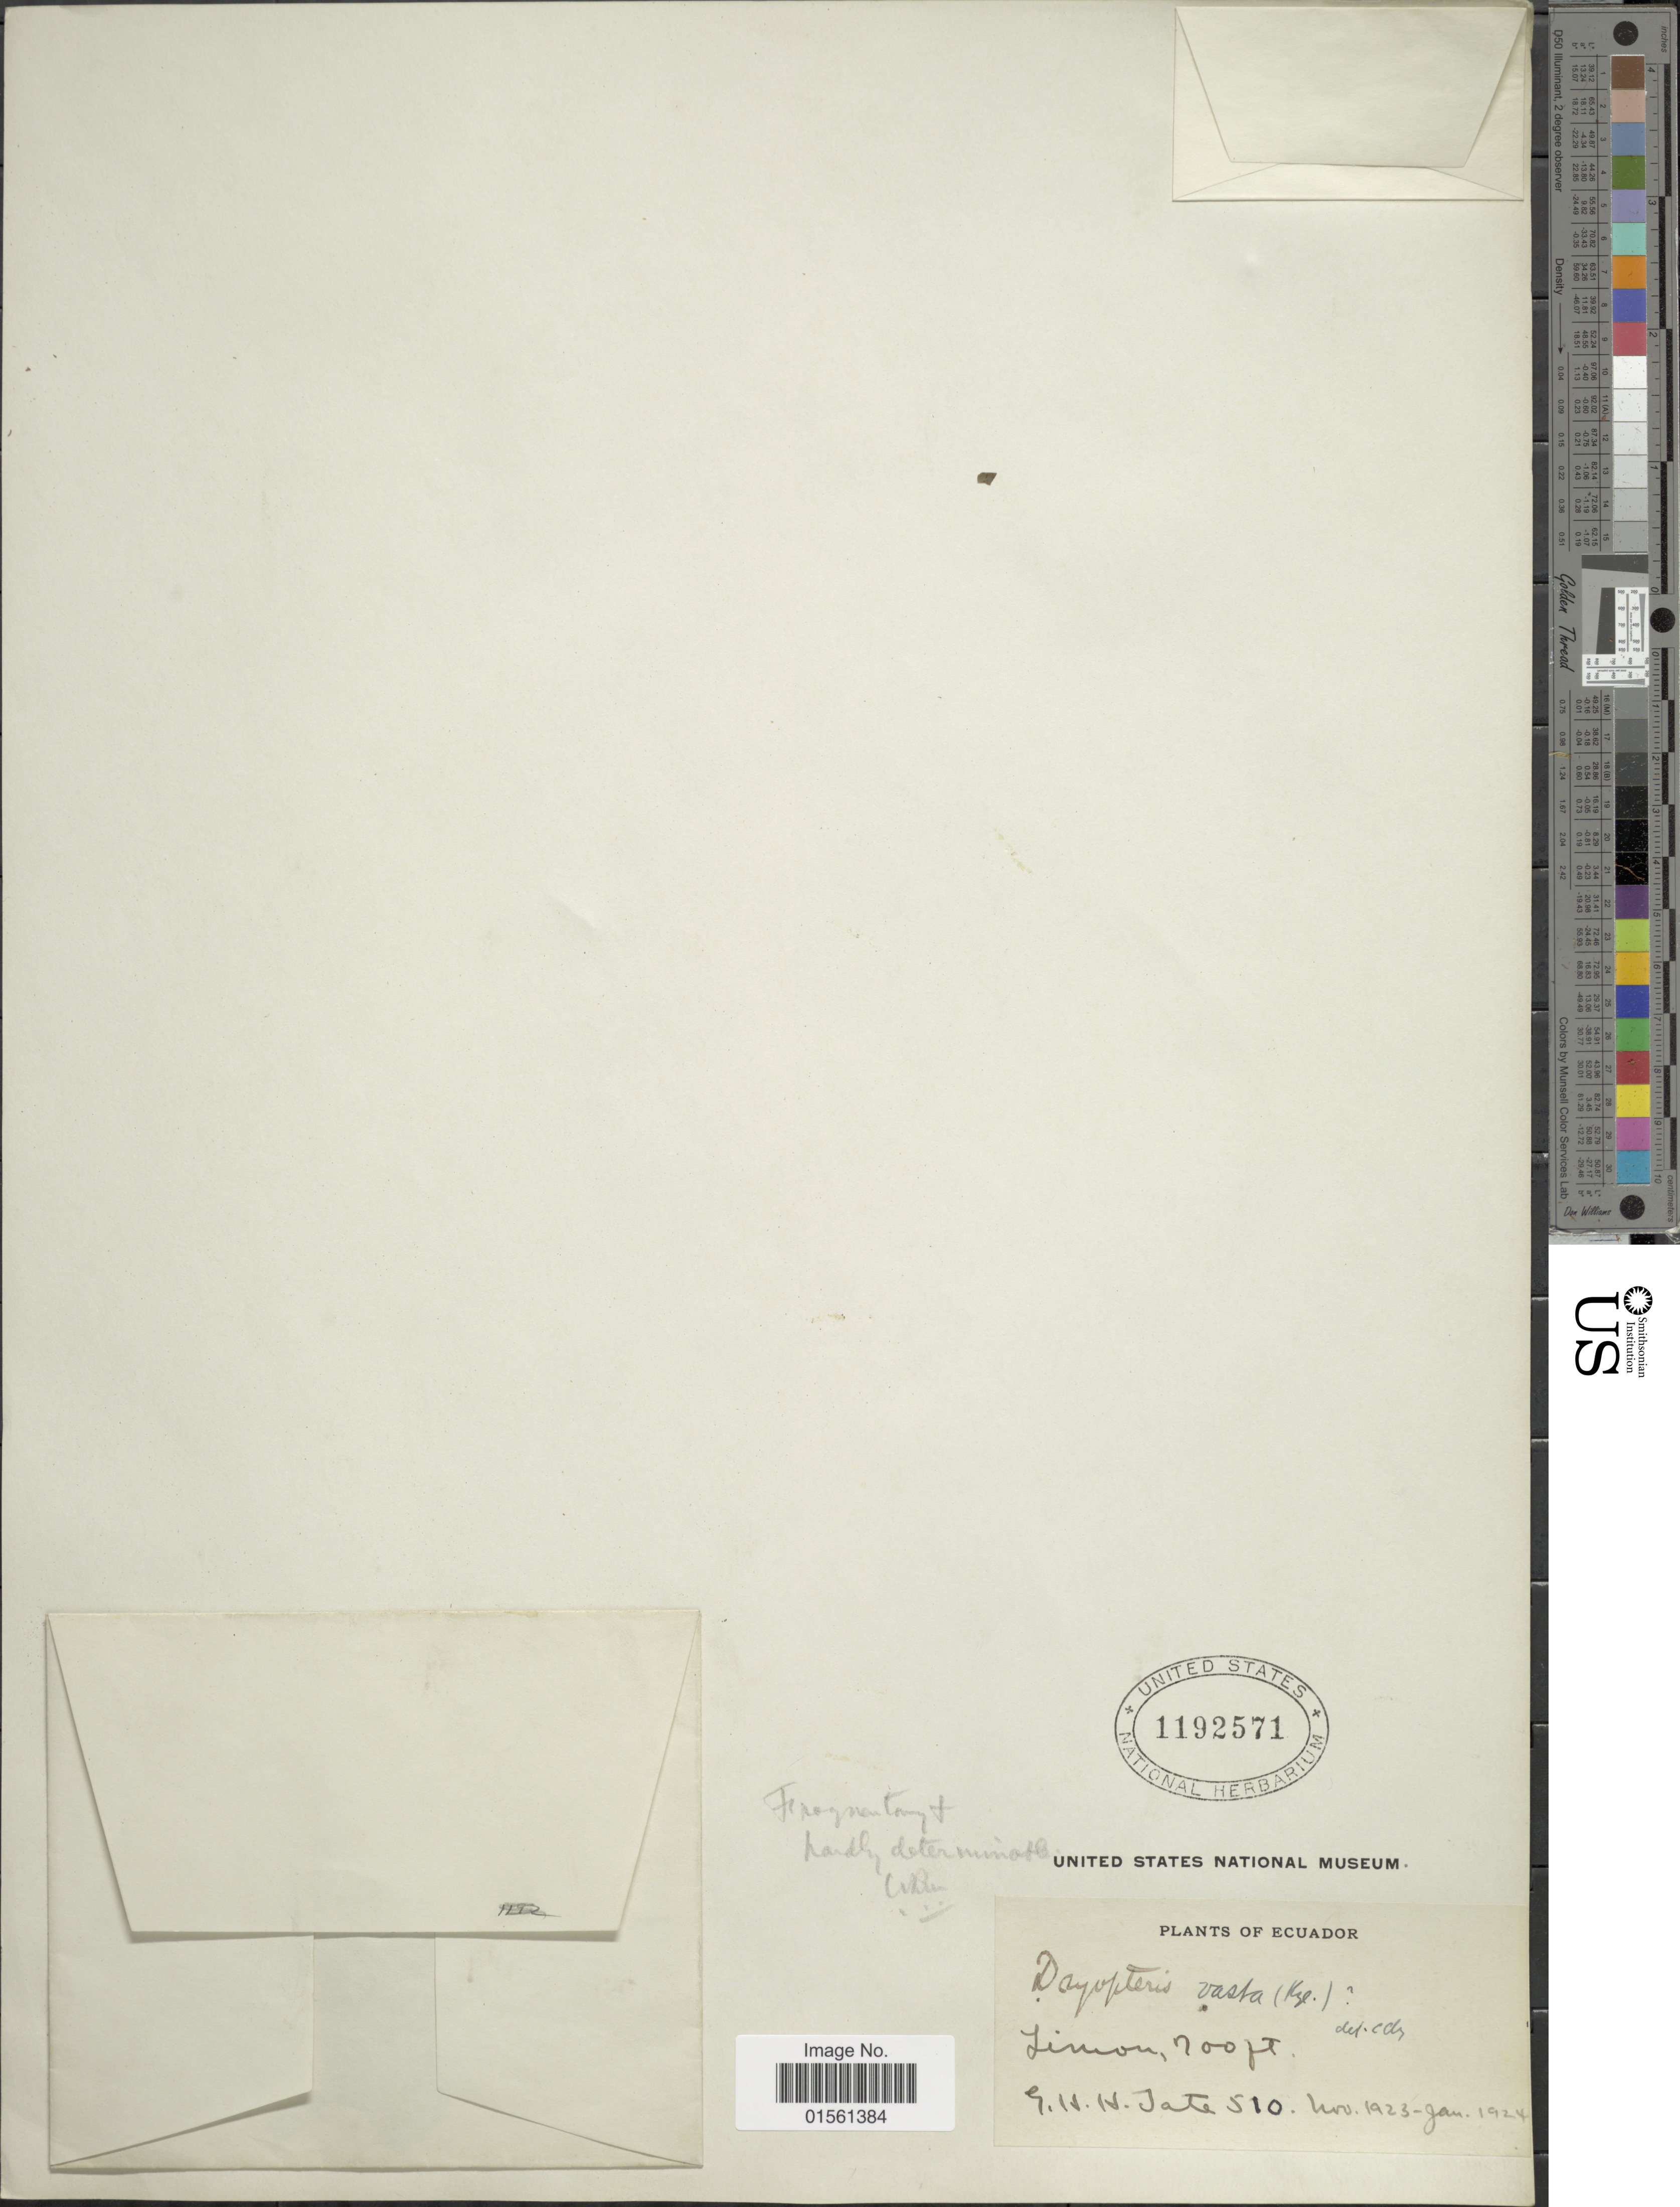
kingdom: Plantae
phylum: Tracheophyta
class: Polypodiopsida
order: Polypodiales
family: Dryopteridaceae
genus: Megalastrum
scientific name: Megalastrum vastum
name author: (Kunze) A.R. Sm. & R.C. Moran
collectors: G. H. H.Tate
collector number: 510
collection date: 1923-11/1924-01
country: Ecuador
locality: Limon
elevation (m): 213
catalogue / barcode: US 1192571